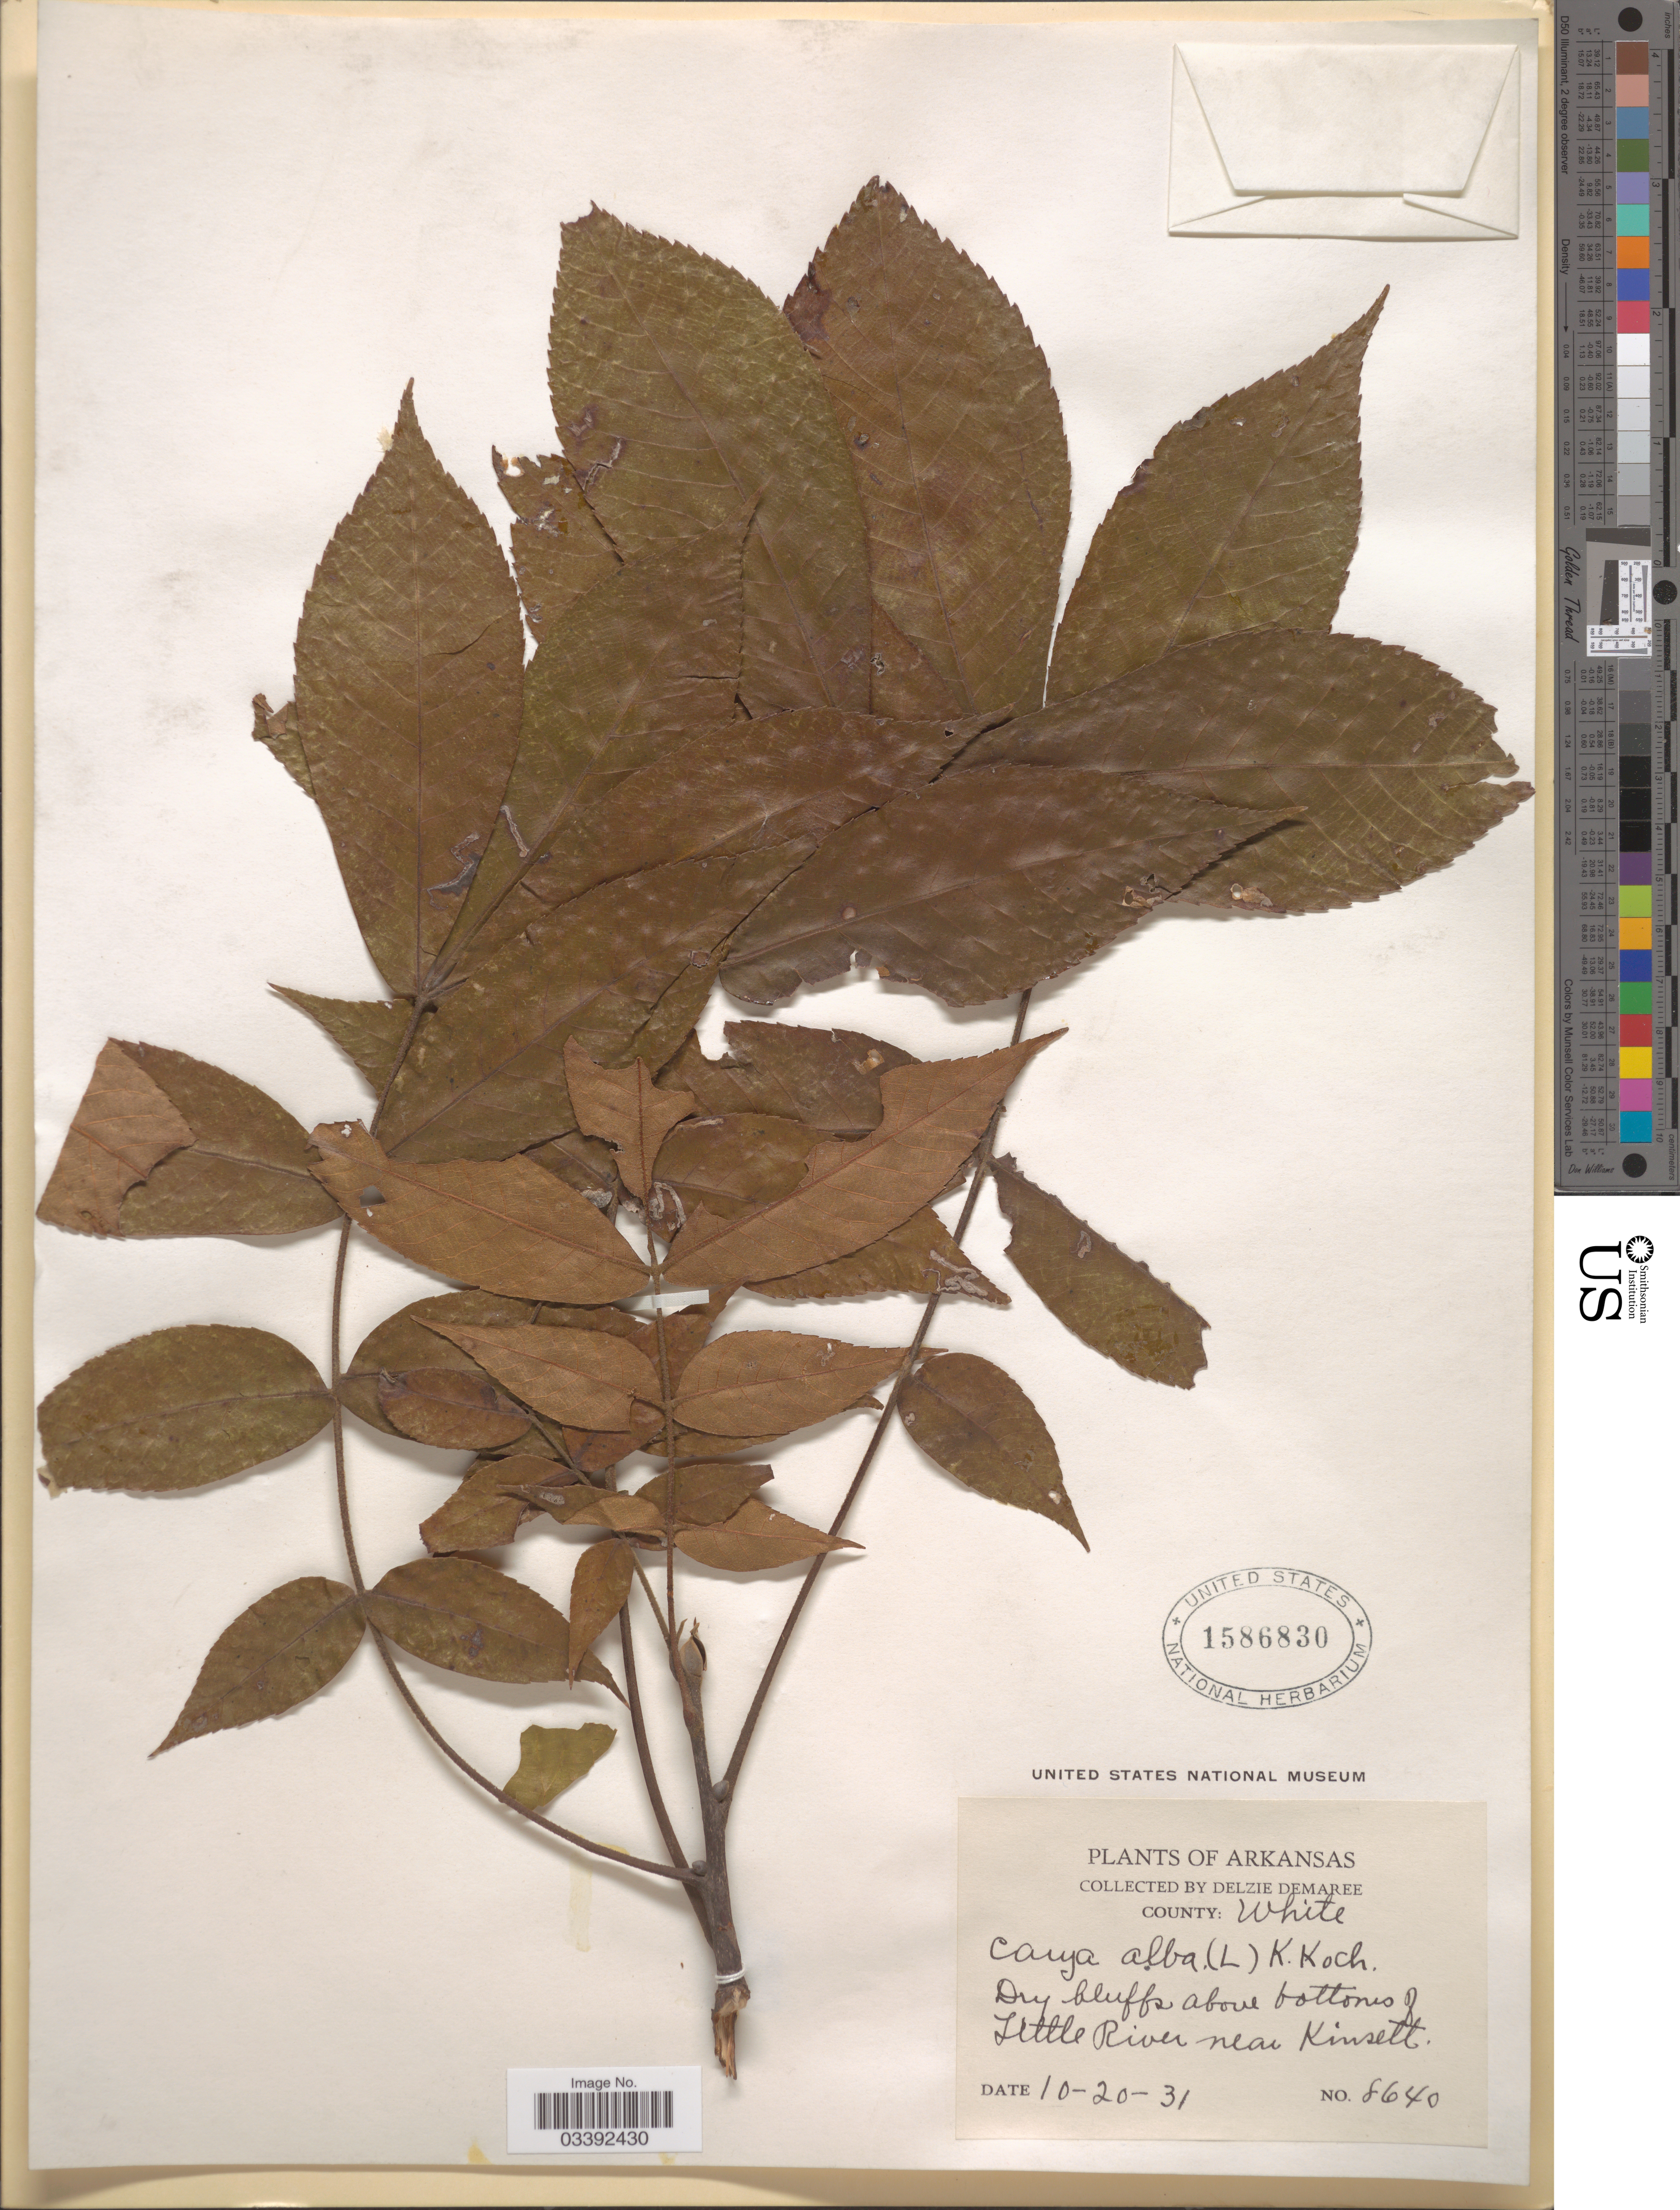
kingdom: Plantae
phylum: Tracheophyta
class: Magnoliopsida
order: Fagales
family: Juglandaceae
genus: Carya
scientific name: Carya tomentosa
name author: (Lam.) Nutt.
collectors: D. Demaree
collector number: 8640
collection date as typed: Transcribed d/m/y: 20/10/31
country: United States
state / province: Arkansas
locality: County: White. Dry bluffs above bottoms of Little River near Kinsett.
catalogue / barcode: US 1586830